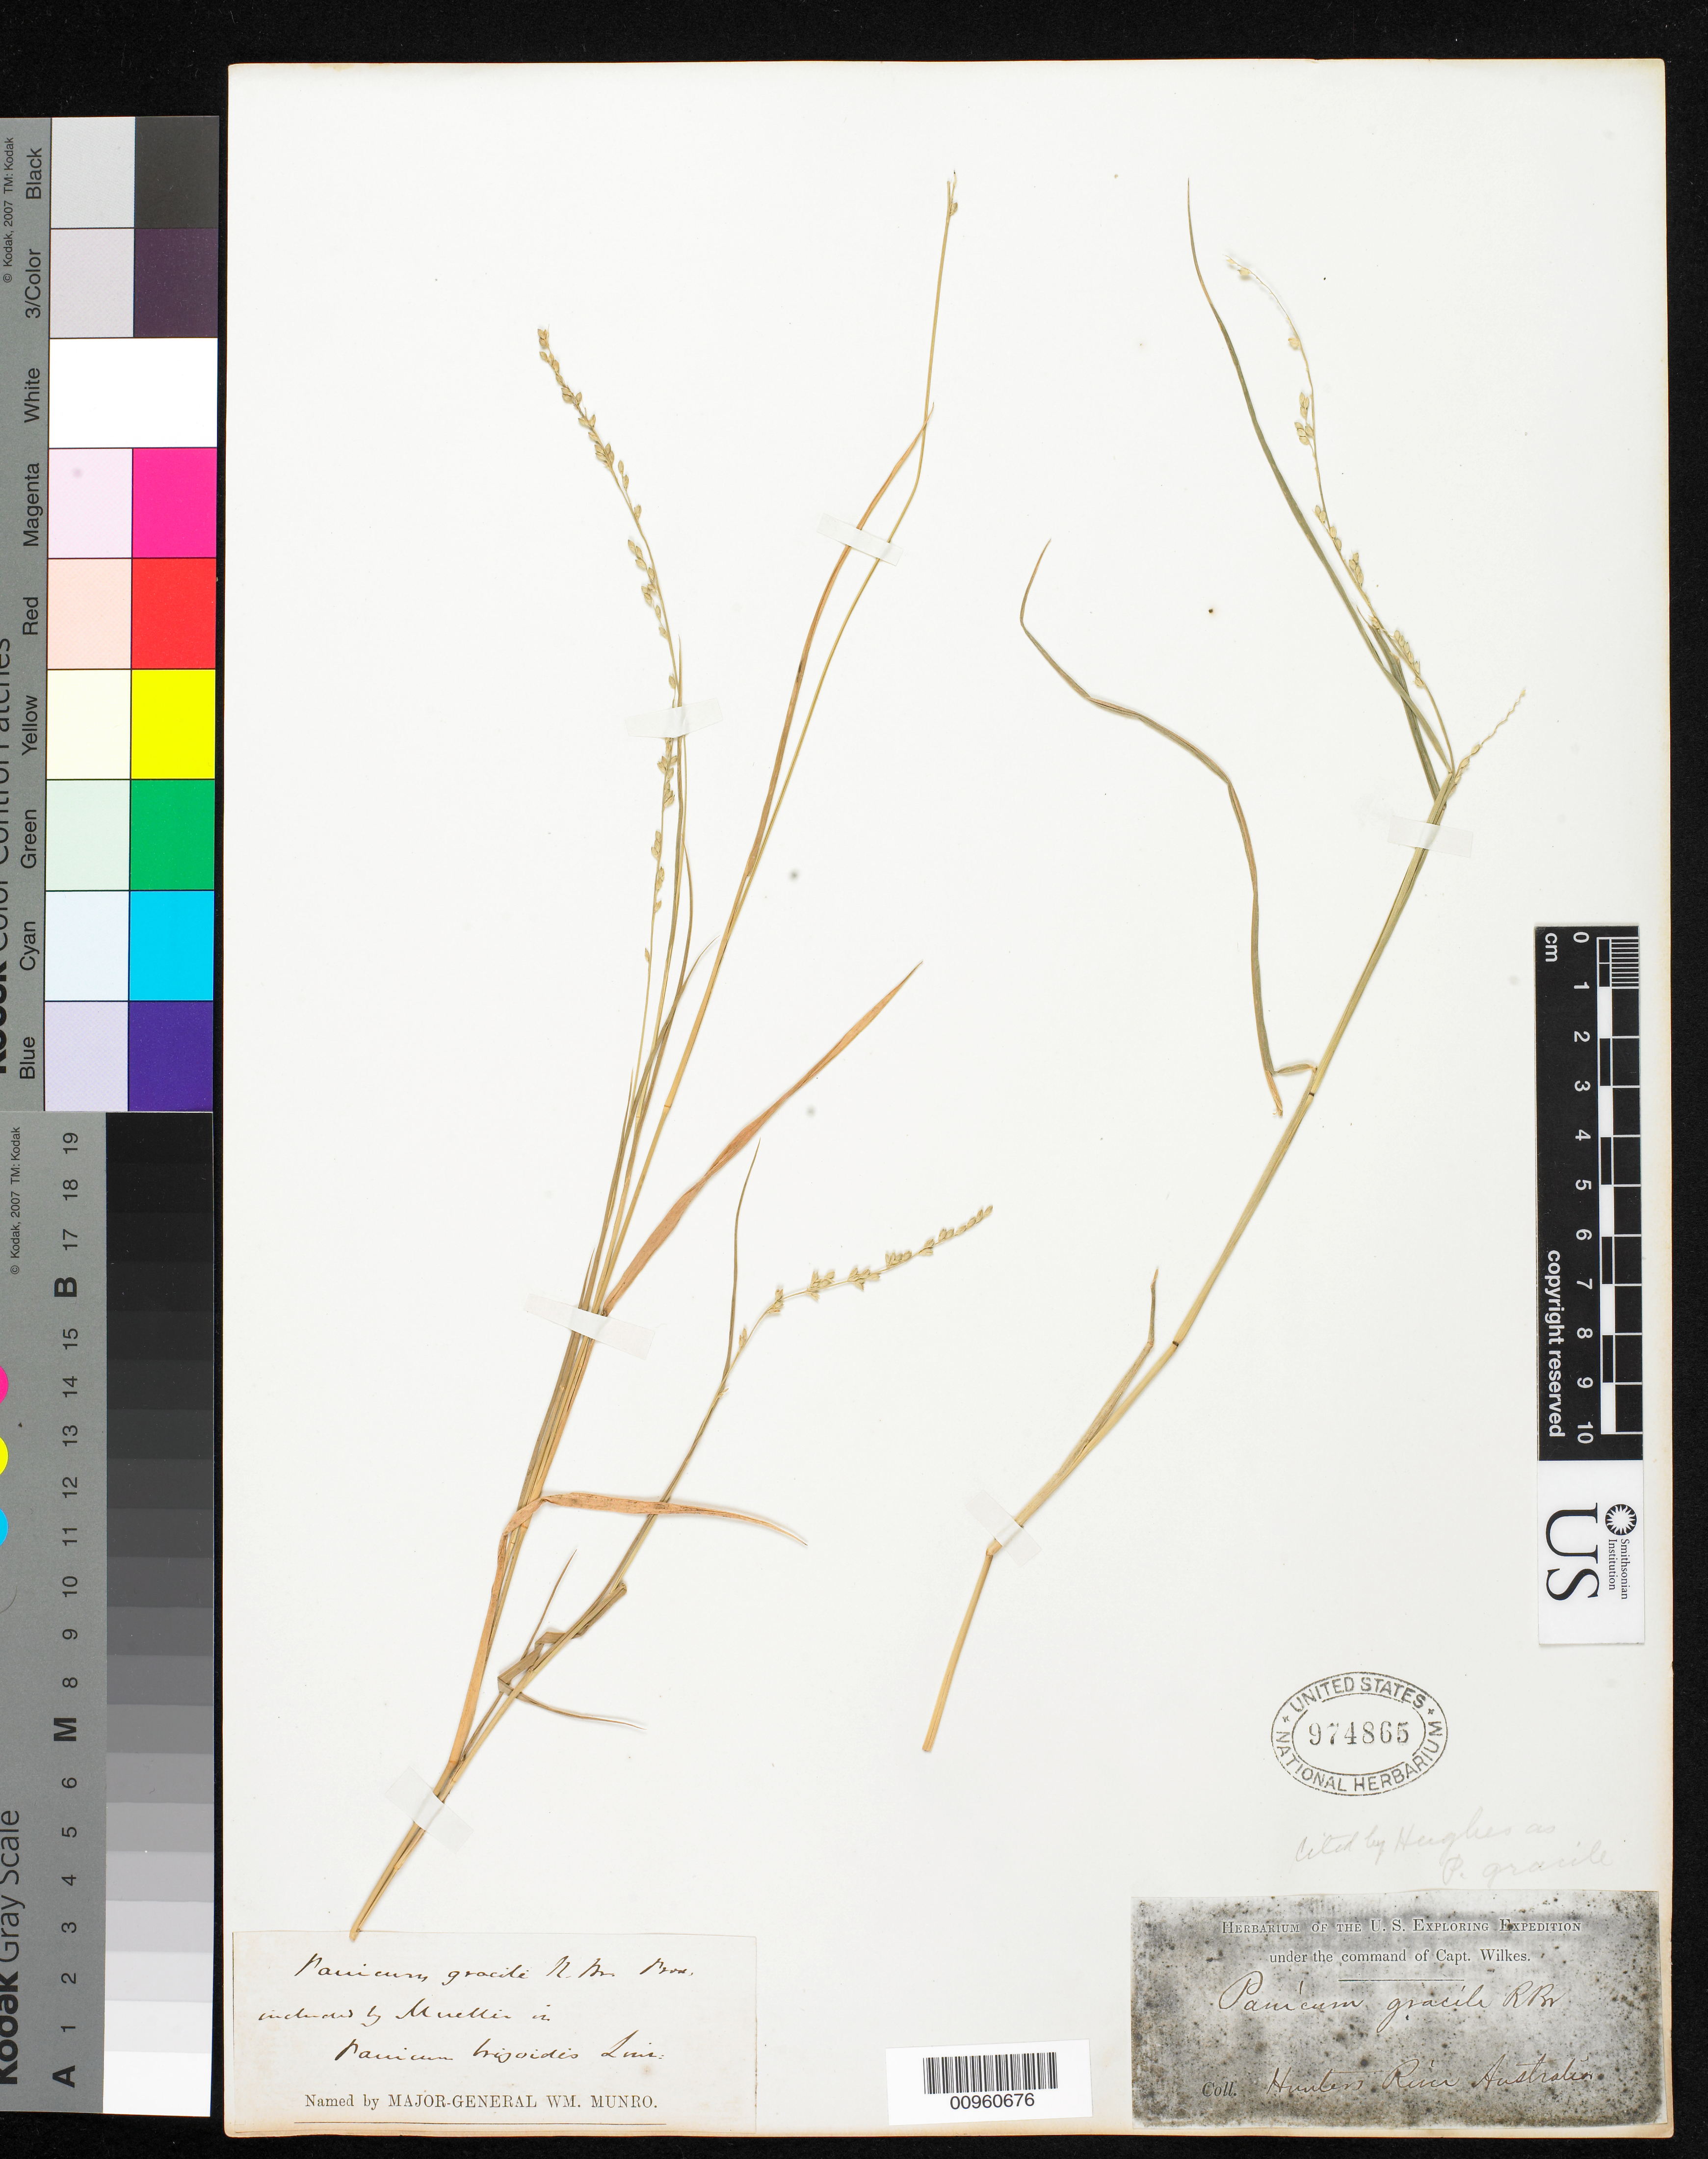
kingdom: Plantae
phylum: Tracheophyta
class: Liliopsida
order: Poales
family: Poaceae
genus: Paspalidium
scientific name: Paspalidium gracile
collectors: Wilkes Explor. Exped.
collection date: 1838/1842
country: Australia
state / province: New South Wales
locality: Hunter's River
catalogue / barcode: US 974865